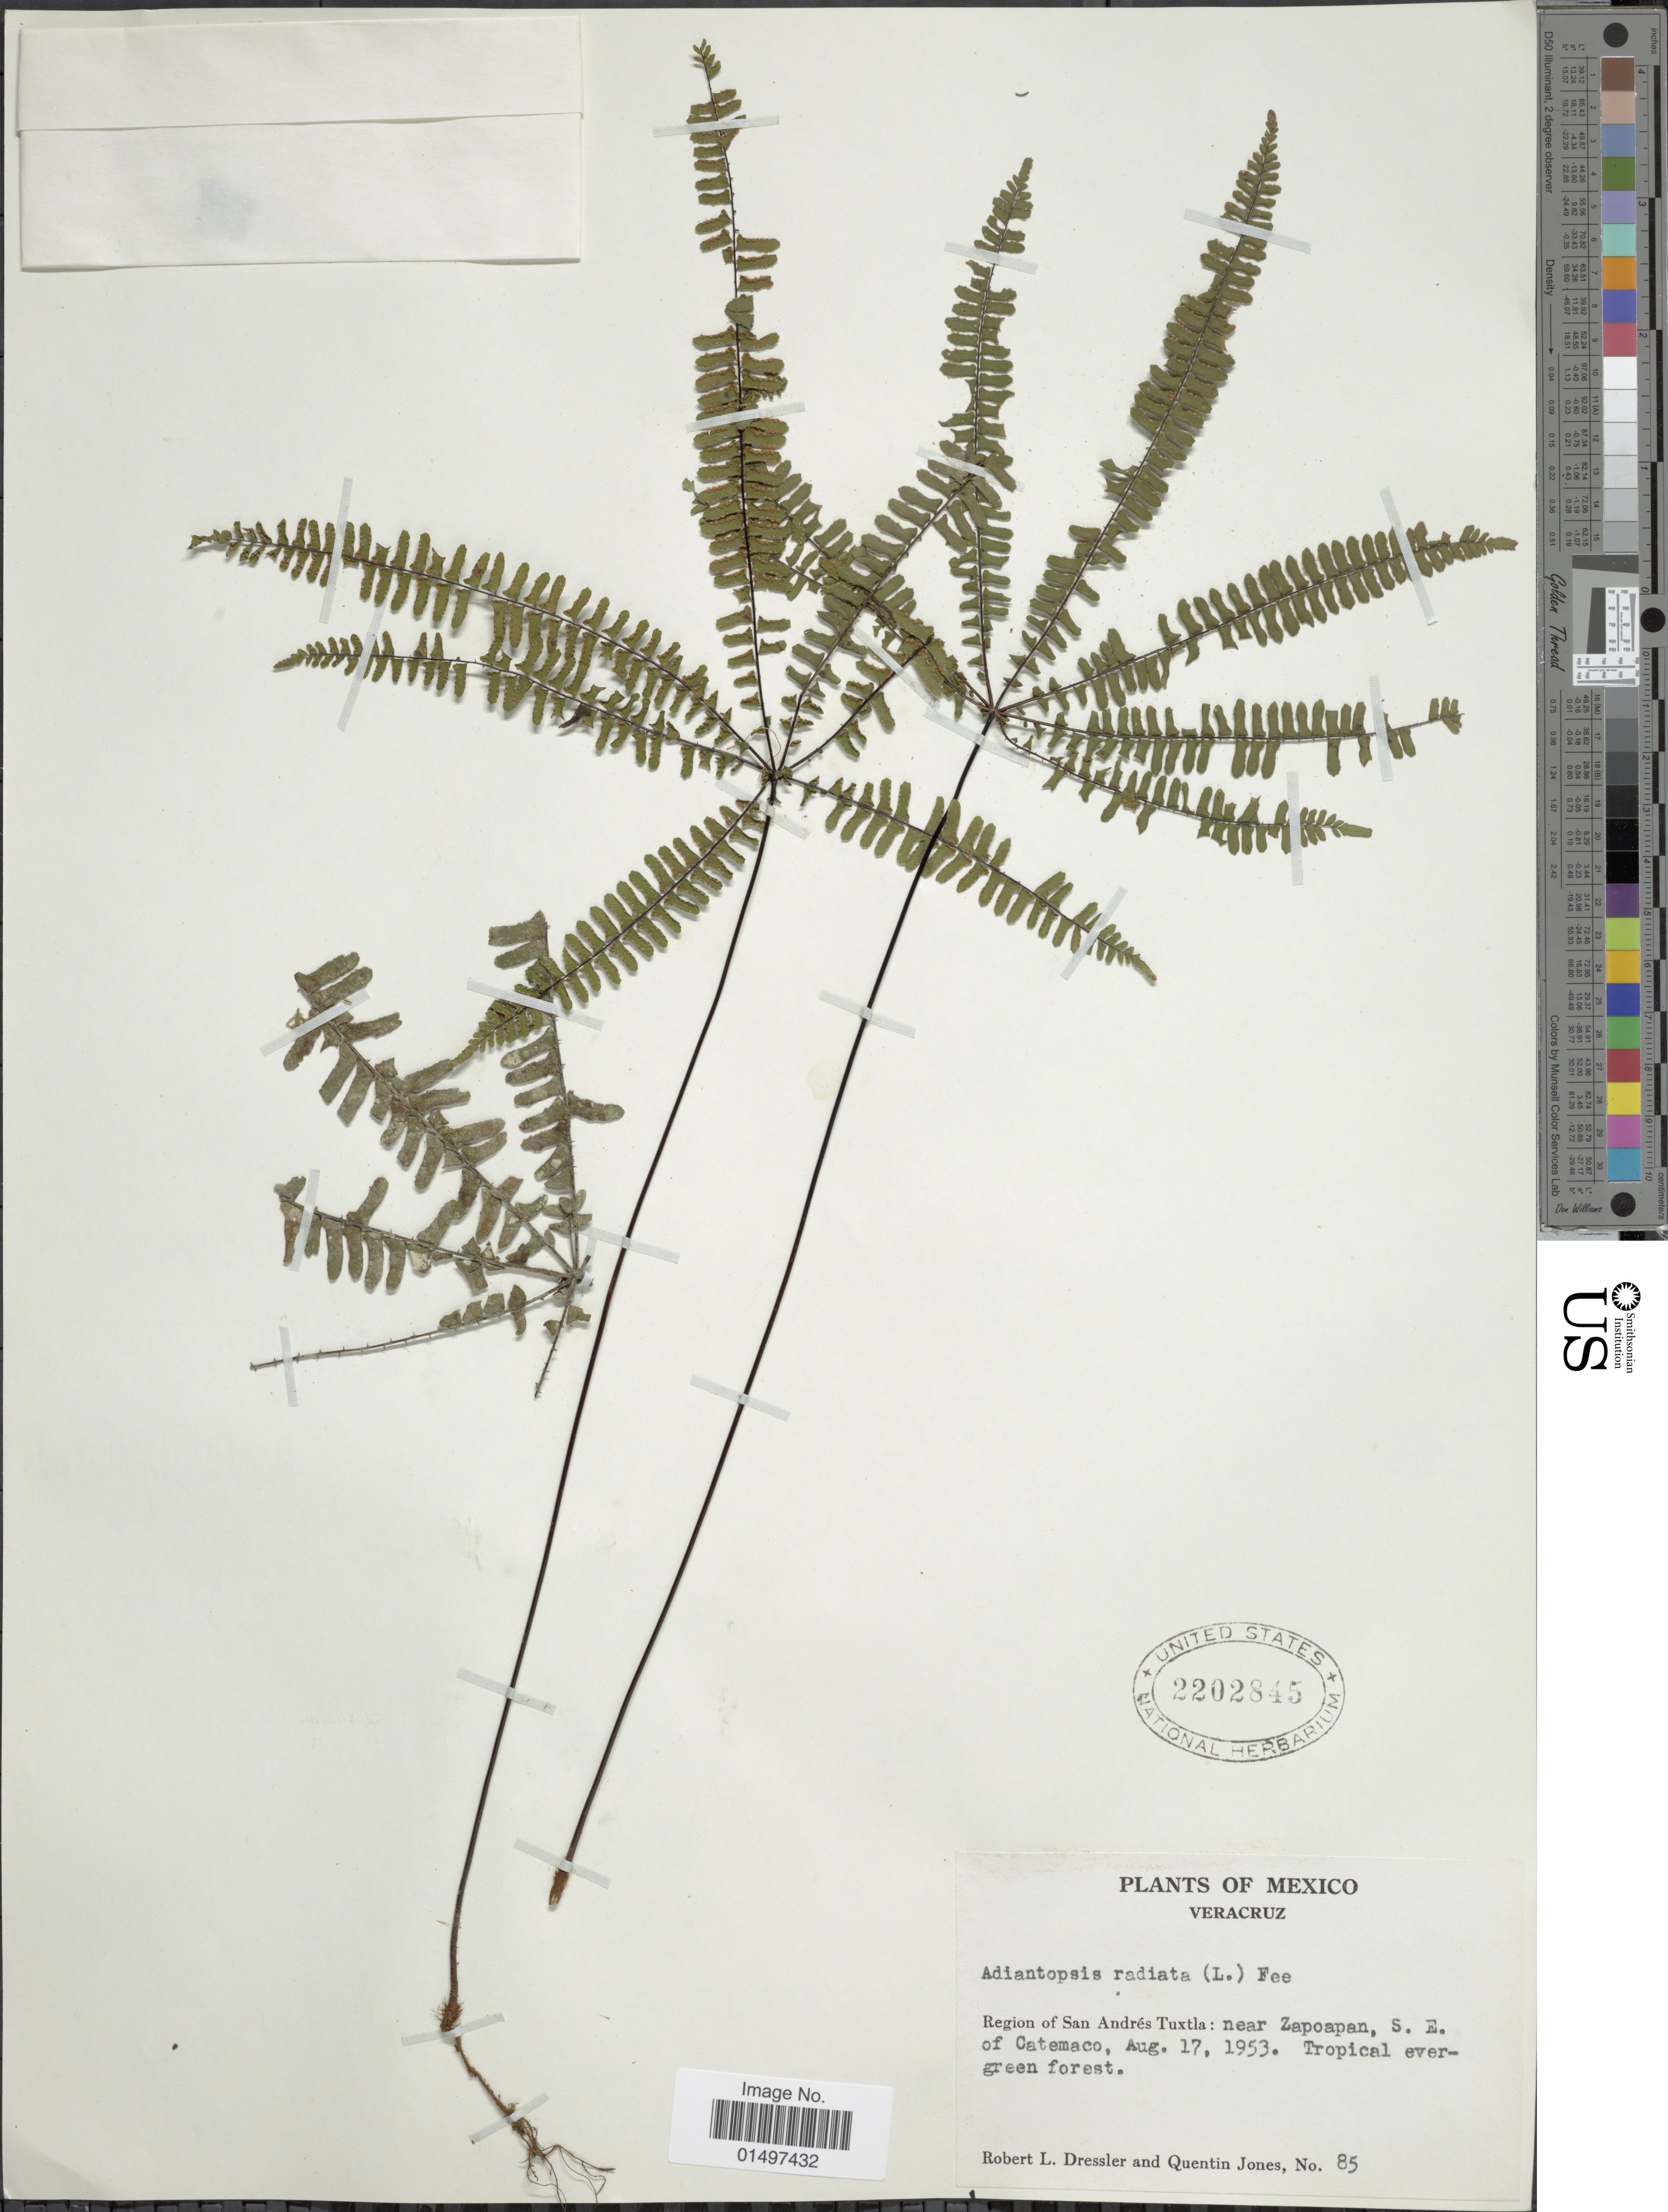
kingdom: Plantae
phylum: Tracheophyta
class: Polypodiopsida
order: Polypodiales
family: Pteridaceae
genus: Adiantopsis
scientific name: Adiantopsis radiata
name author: (L.) Fée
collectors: R. Dressler & Q. Jones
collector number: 85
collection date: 1953-08-17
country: Mexico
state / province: Veracruz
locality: Veracruz. Region of San Andres Tuxtla: near Zapoapan, S. E. of Catemaco.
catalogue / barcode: US 2202845